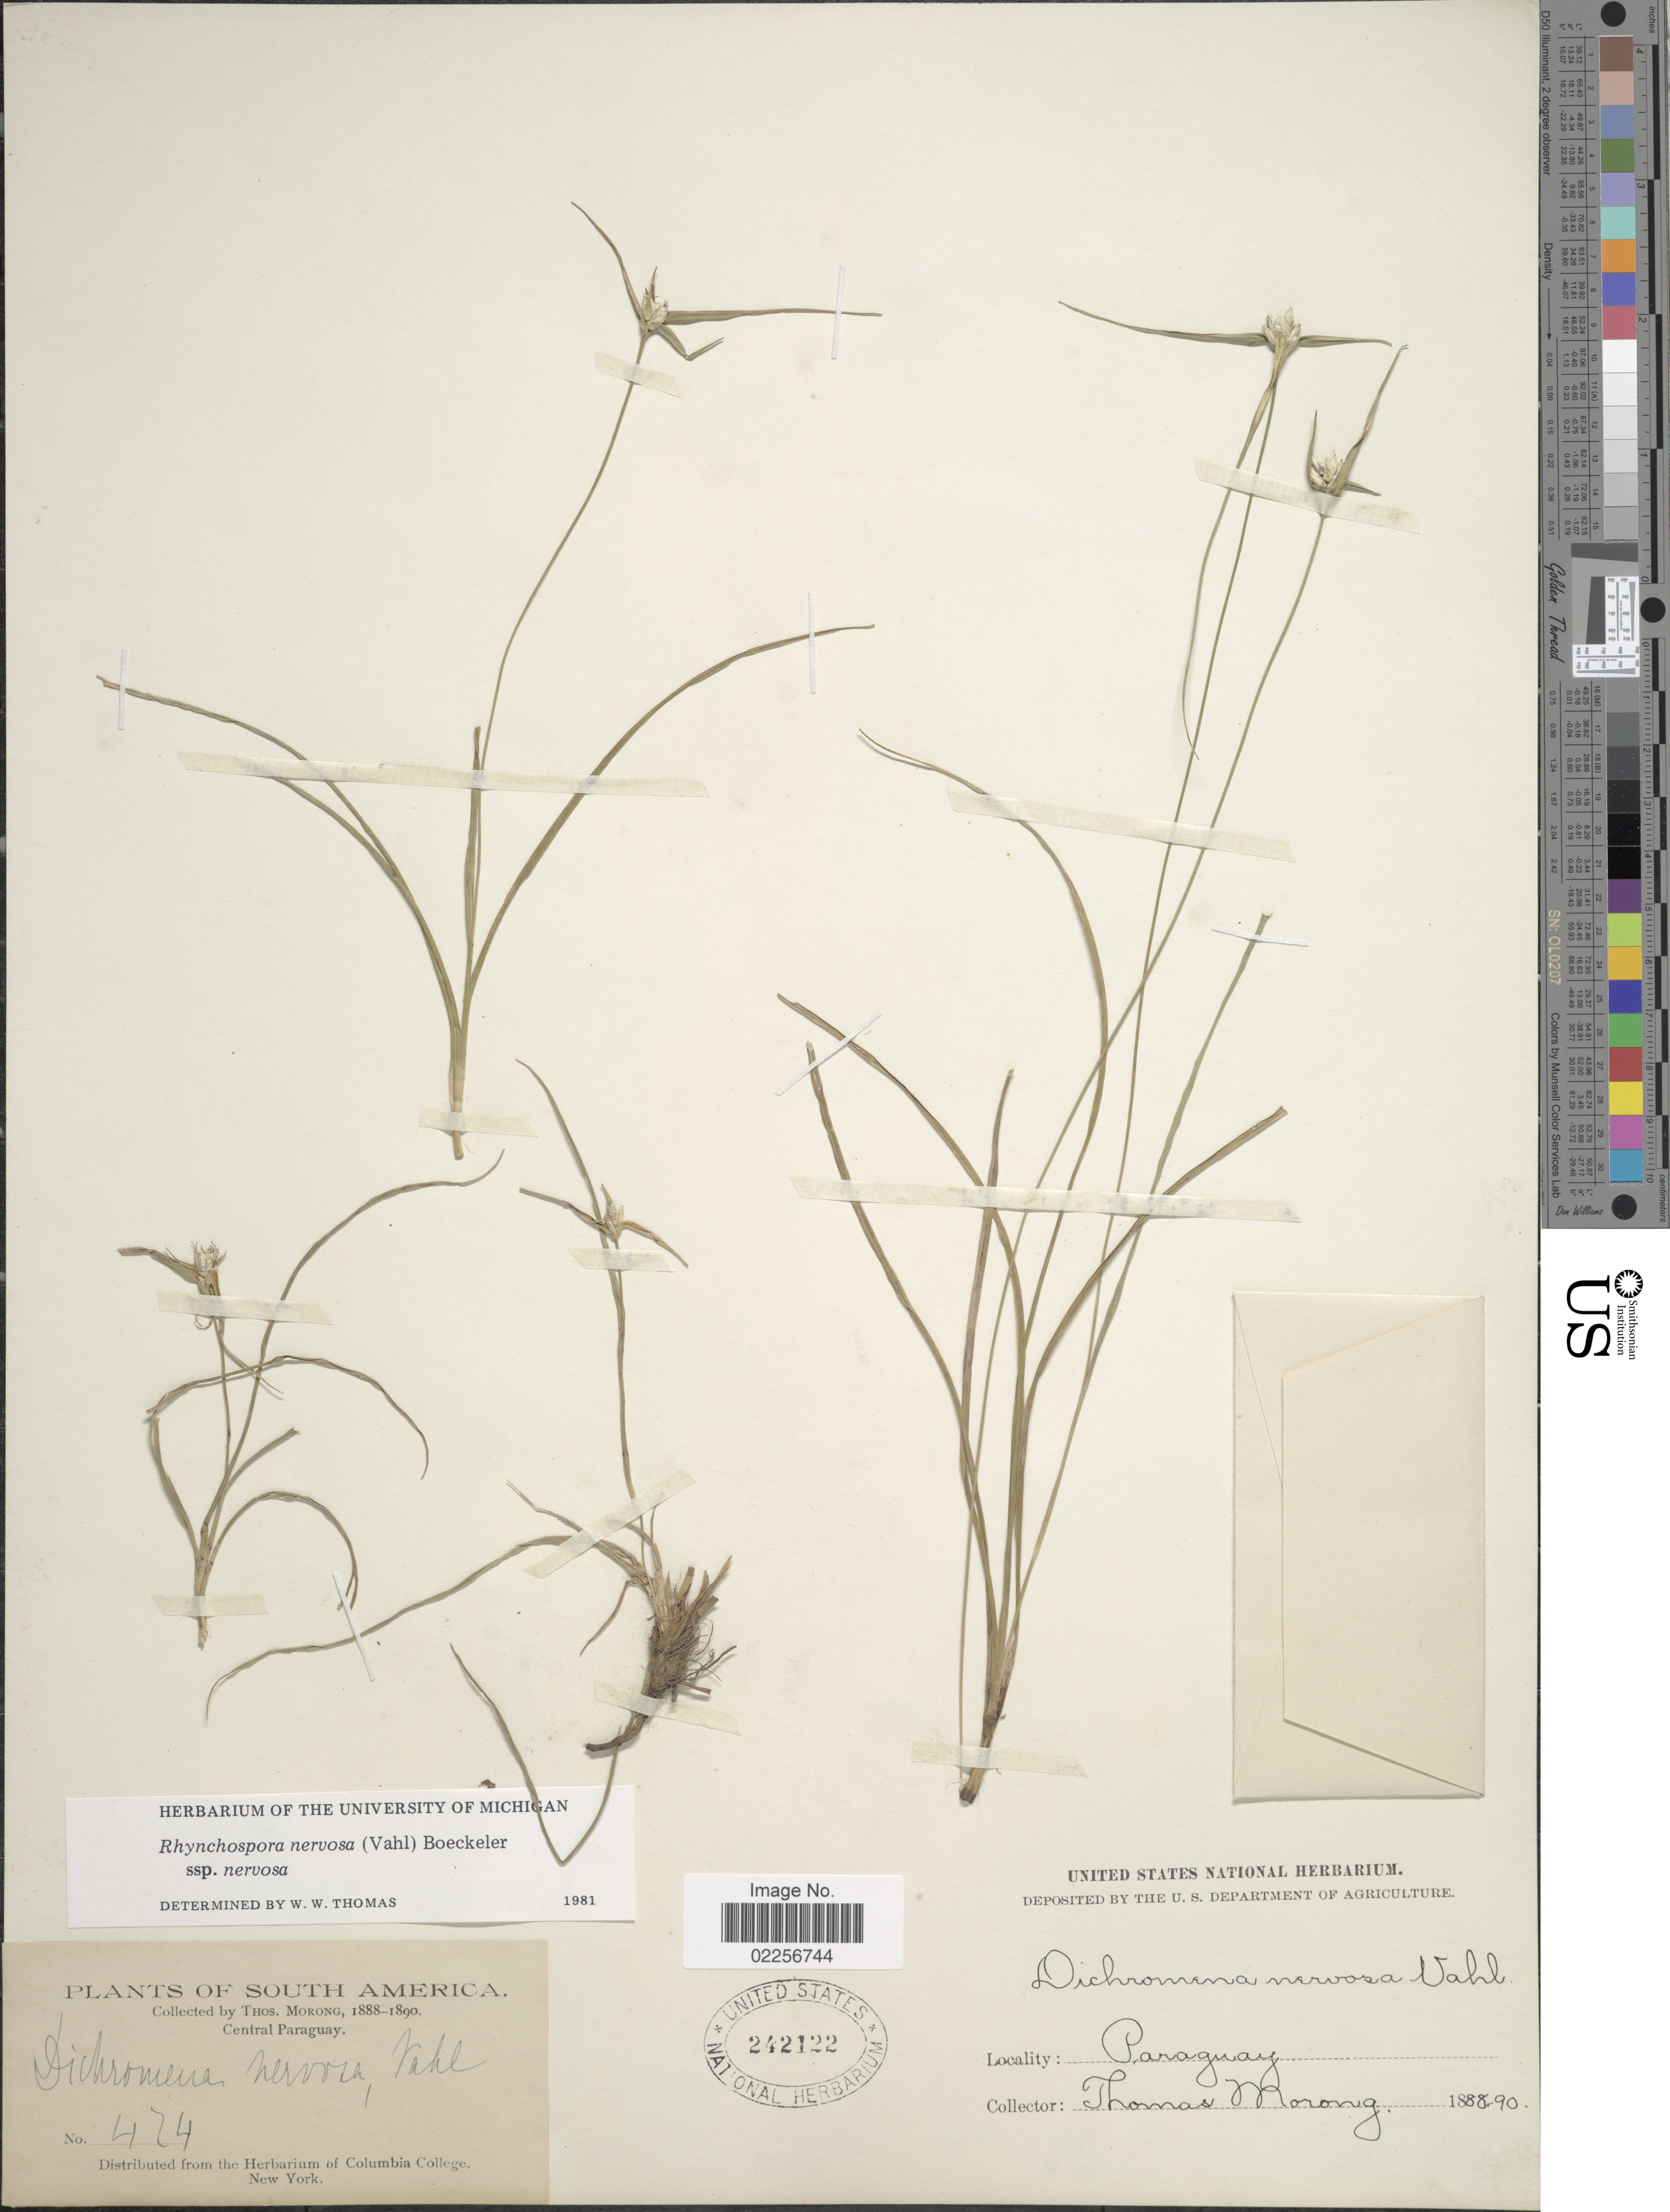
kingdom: Plantae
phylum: Tracheophyta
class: Liliopsida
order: Poales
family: Cyperaceae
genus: Rhynchospora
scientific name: Rhynchospora nervosa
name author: (Vahl) Boeckeler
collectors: ex herb. T. Morong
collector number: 474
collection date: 1888/1890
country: Paraguay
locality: Central Paraguay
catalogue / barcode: US 242122